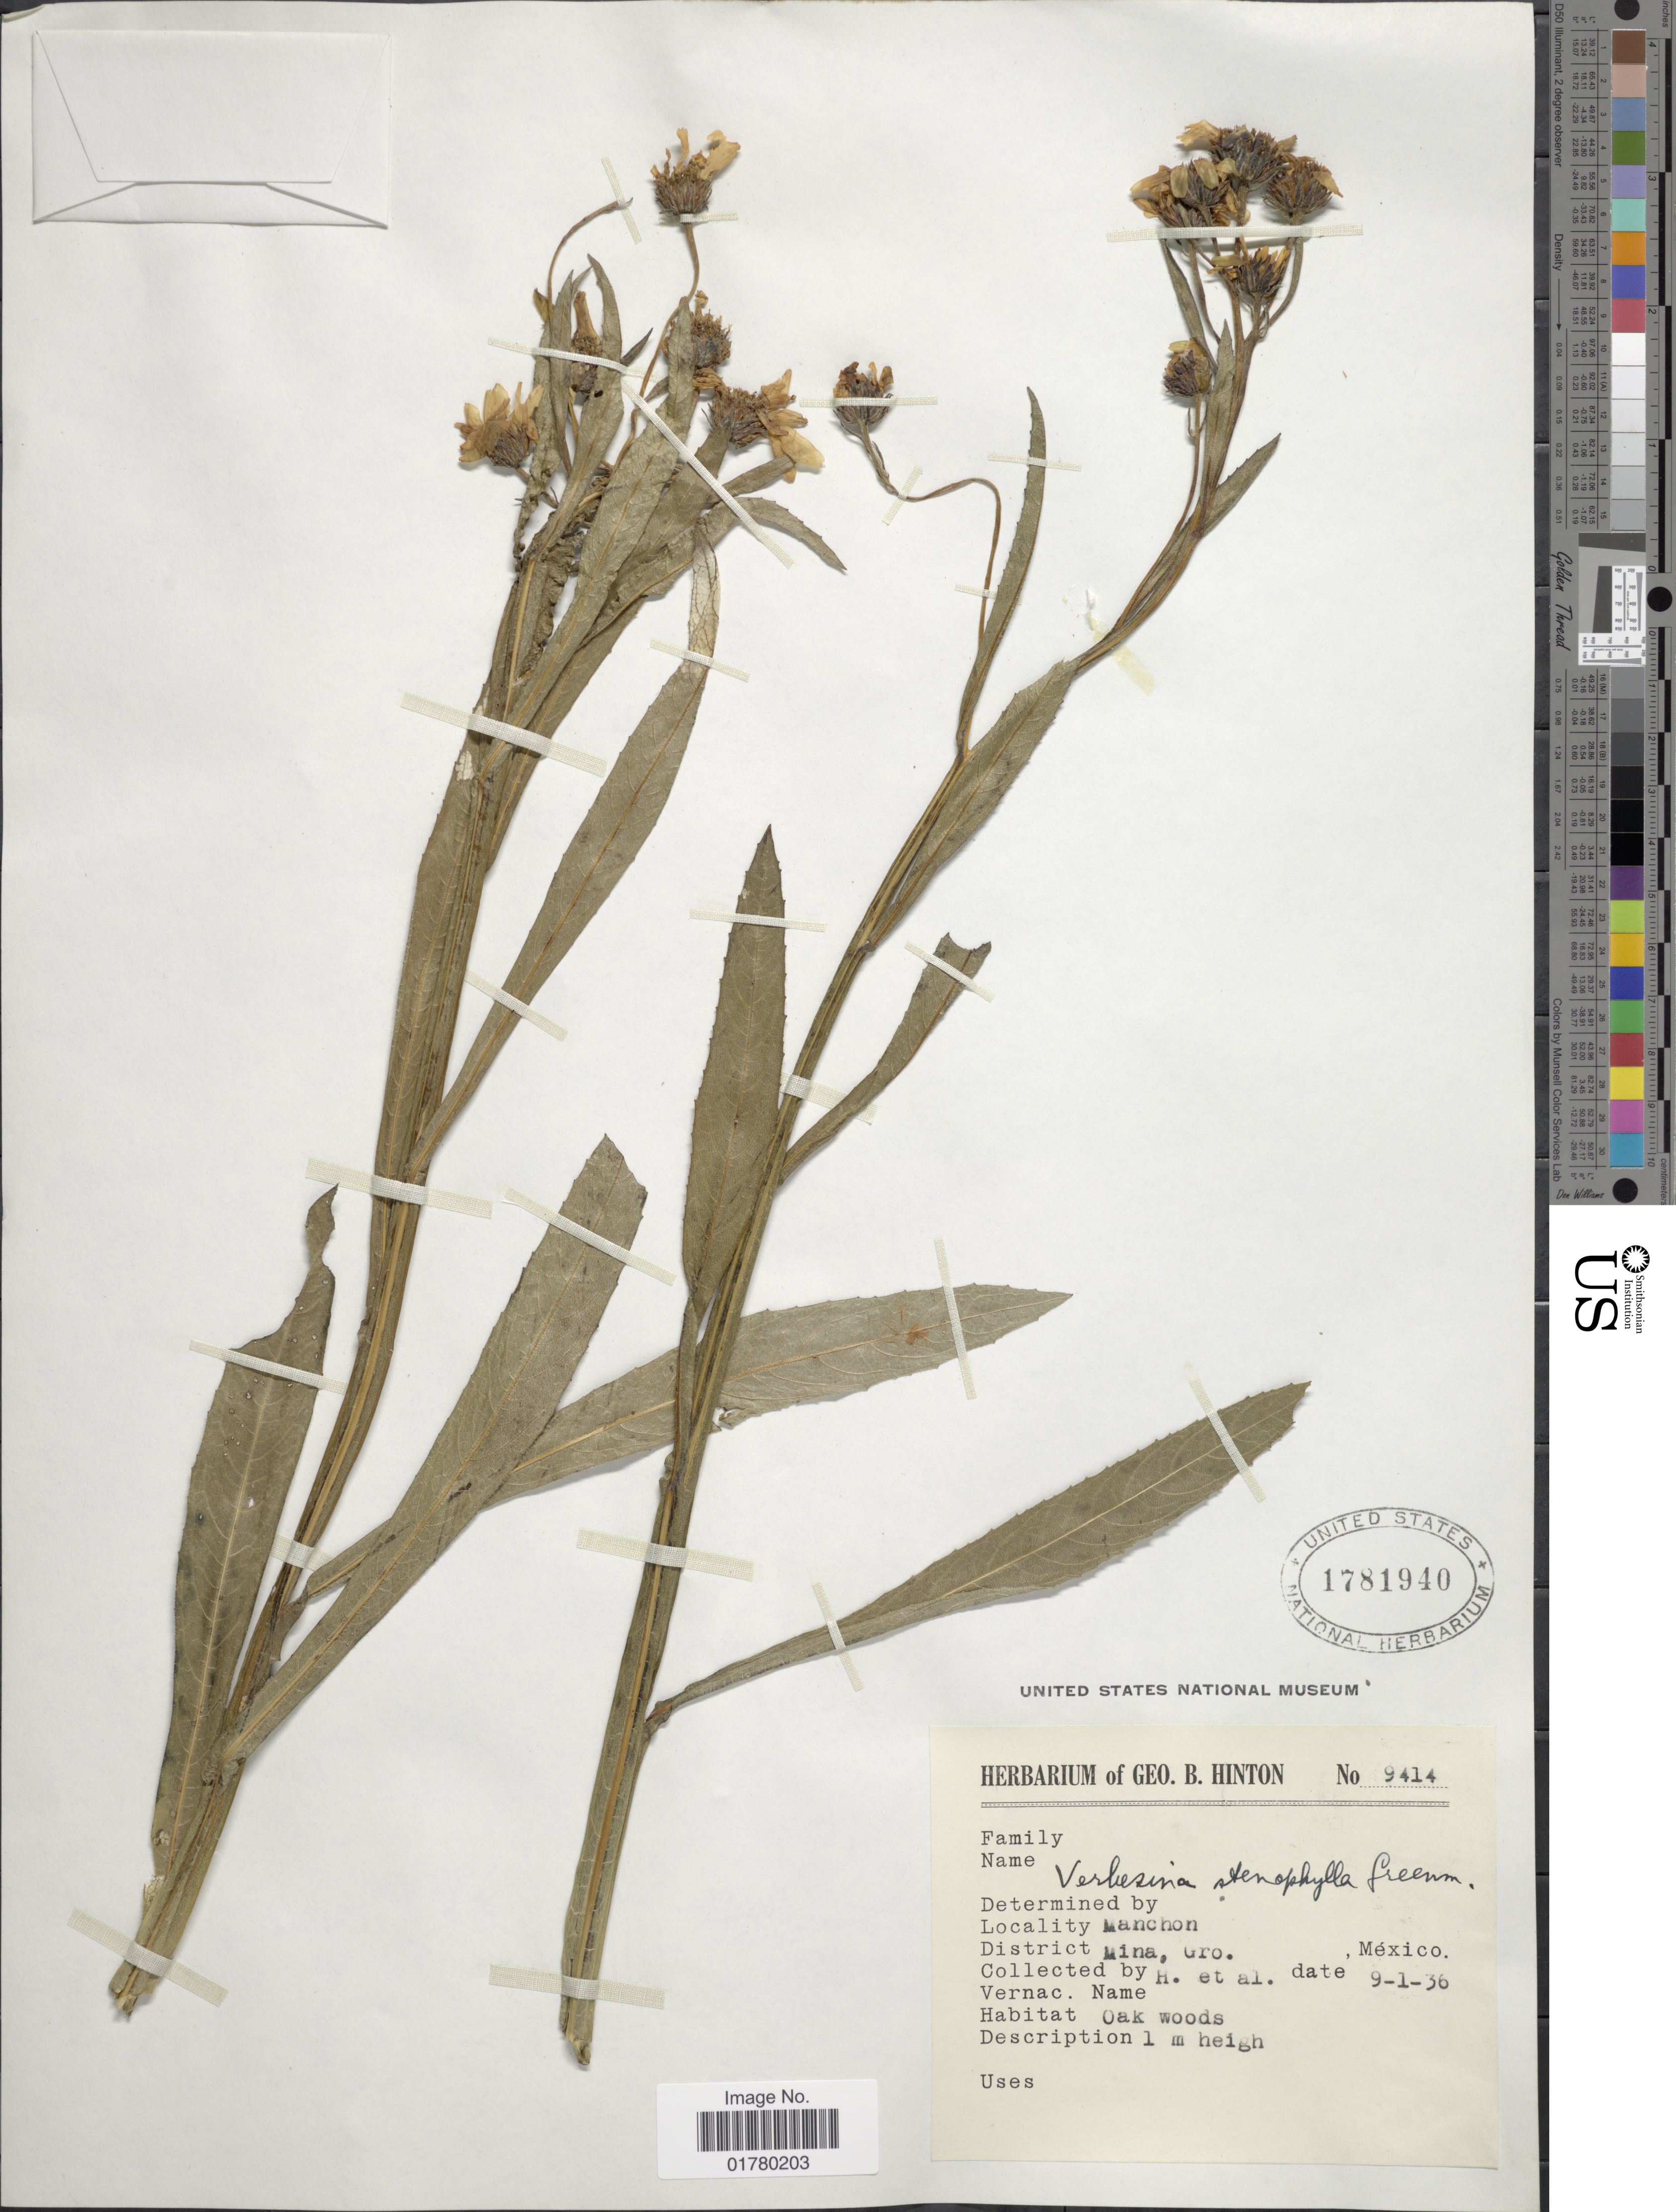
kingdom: Plantae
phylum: Tracheophyta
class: Magnoliopsida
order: Asterales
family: Asteraceae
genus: Verbesina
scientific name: Verbesina stenophylla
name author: Greenm.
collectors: G. B. Hinton & et al.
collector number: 9414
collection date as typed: Transcribed d/m/y: 1/9/36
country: Mexico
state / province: Guerrero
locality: Manchon, District Mina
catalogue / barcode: US 1781940